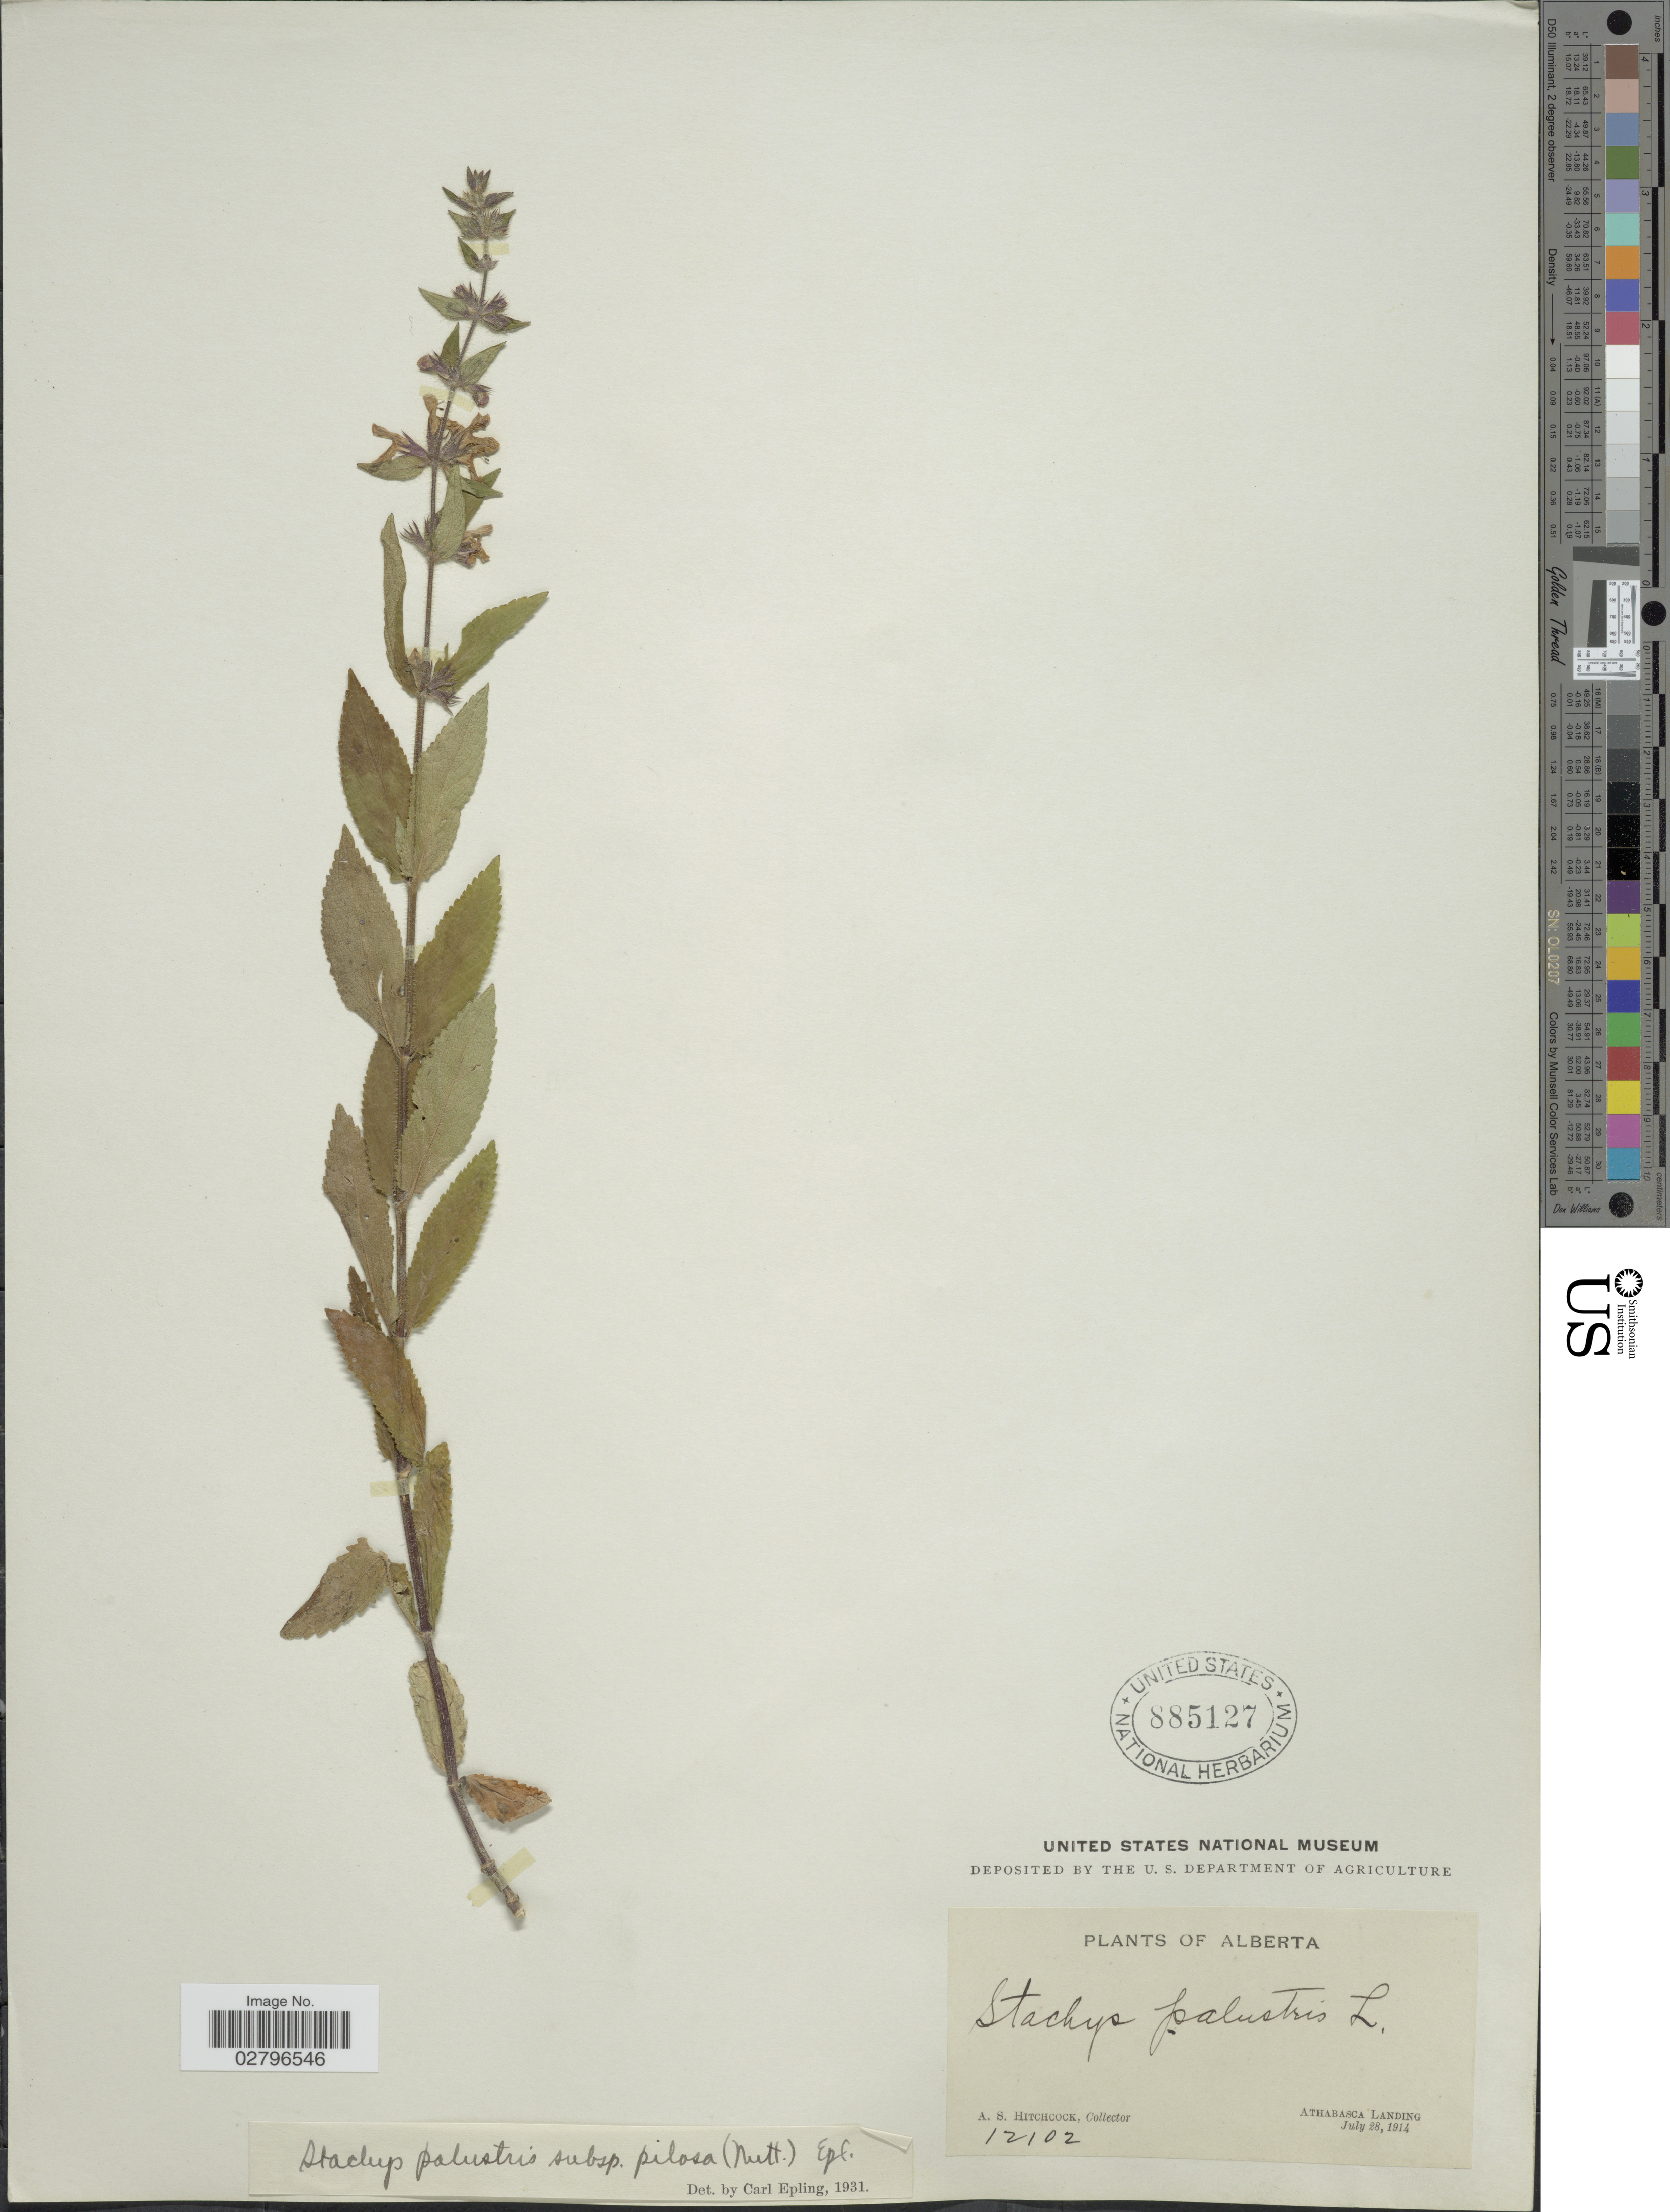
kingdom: Plantae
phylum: Tracheophyta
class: Magnoliopsida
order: Lamiales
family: Lamiaceae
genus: Stachys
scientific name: Stachys pilosa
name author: Nutt.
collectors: A. S. Hitchcock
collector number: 12102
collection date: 1914-07-28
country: Canada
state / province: Alberta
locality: Athabasca Landing.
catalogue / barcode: US 885127